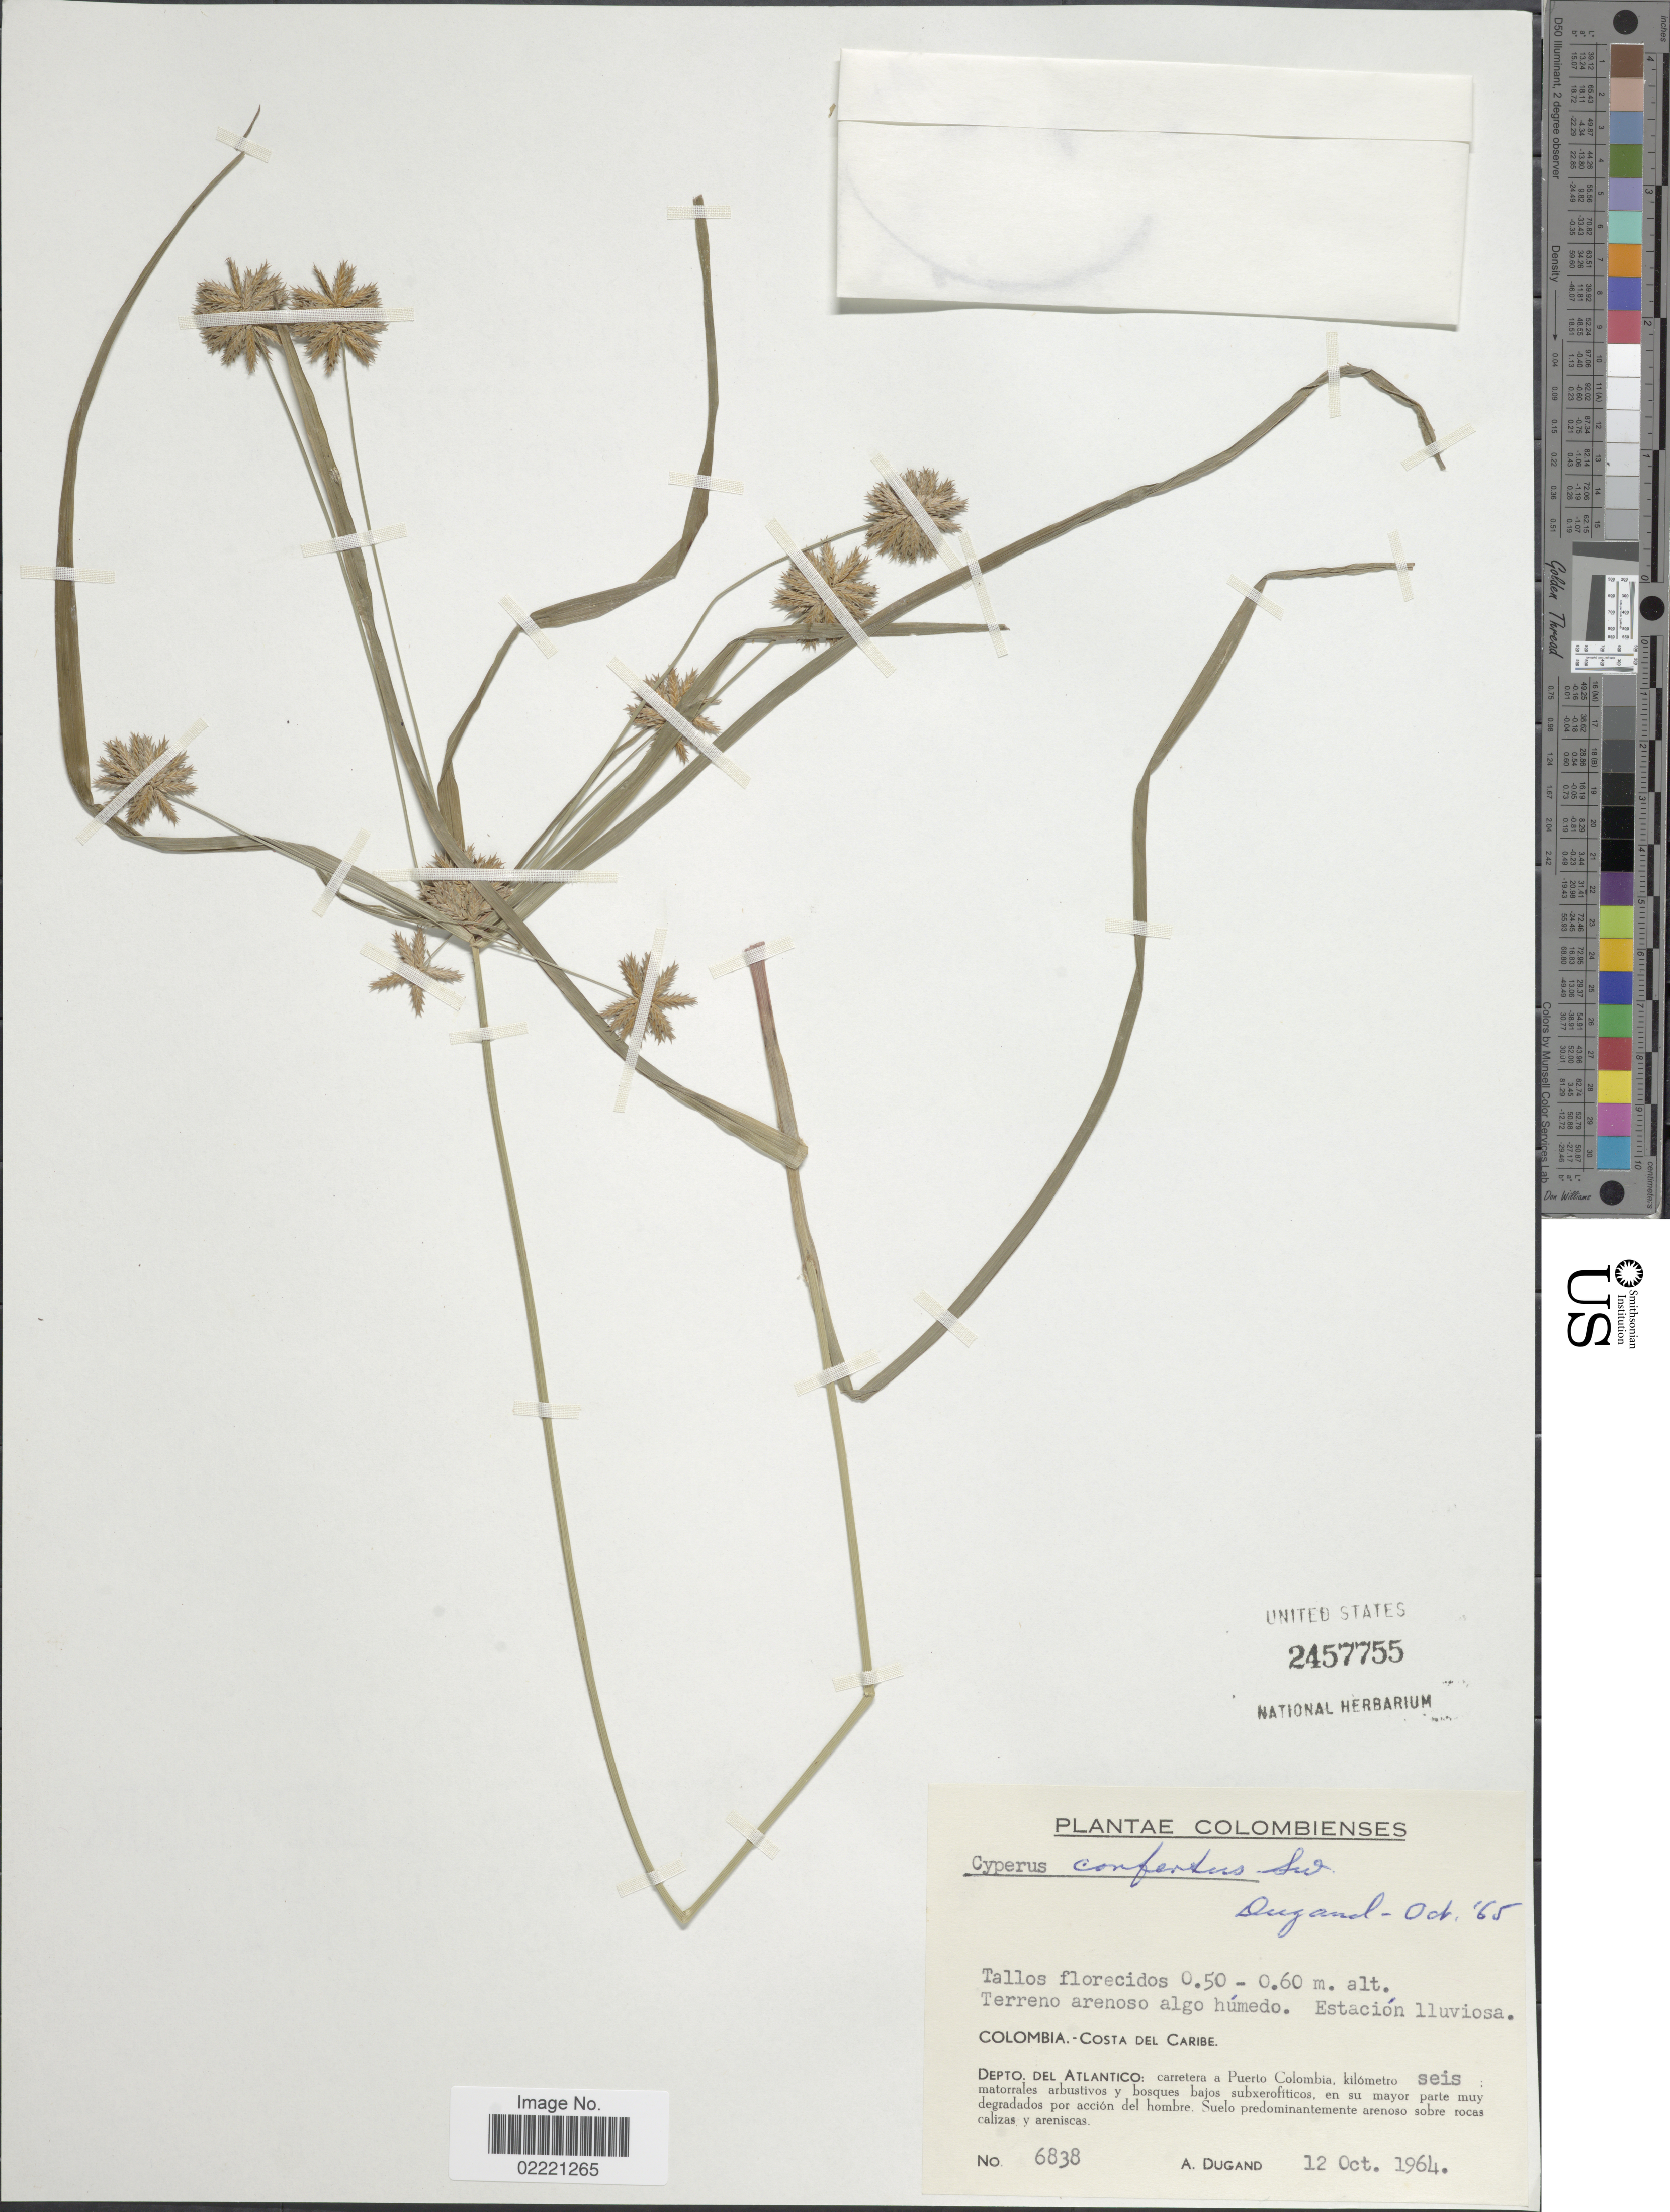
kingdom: Plantae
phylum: Tracheophyta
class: Liliopsida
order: Poales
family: Cyperaceae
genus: Cyperus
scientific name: Cyperus confertus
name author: Sw.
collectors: A. Dugand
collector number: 6838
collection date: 1964-10-12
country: Colombia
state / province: Atlántico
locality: Costa del Caribe, carretera a Puerto Columbia, kilometro seis matorrales arbustivos y bosques bajos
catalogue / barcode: US 2457755